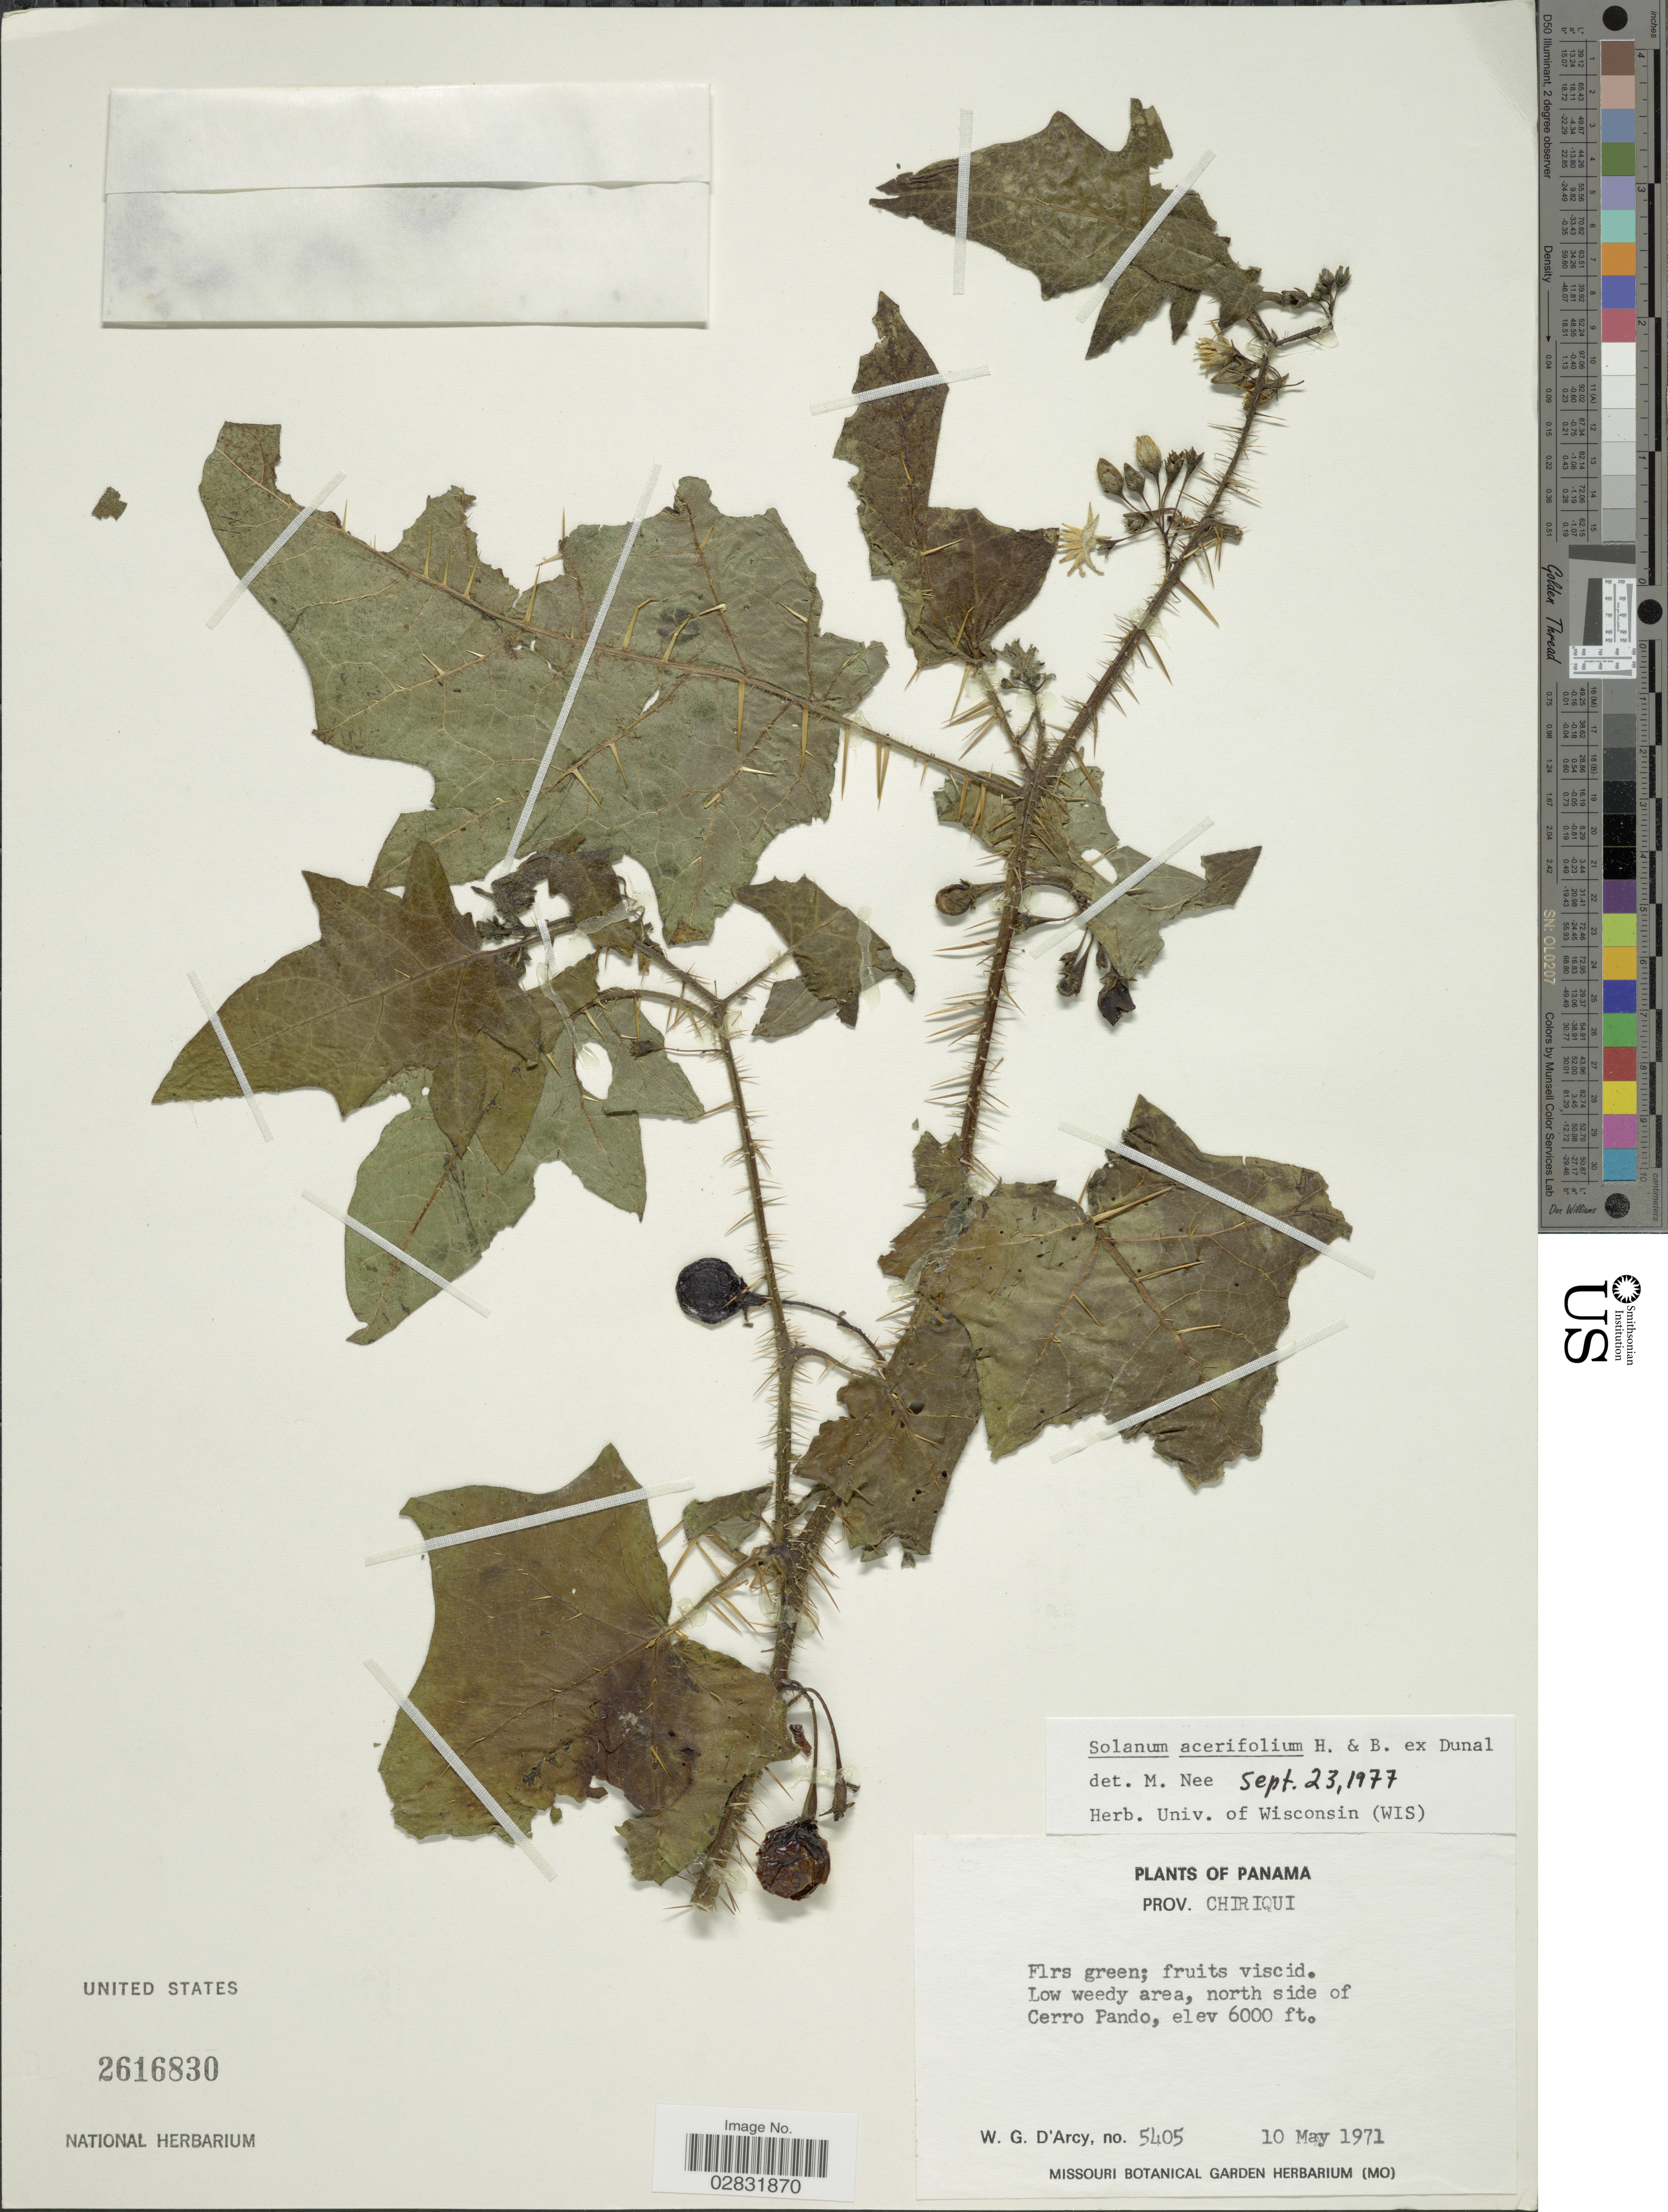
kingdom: Plantae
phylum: Tracheophyta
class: Magnoliopsida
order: Solanales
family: Solanaceae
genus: Solanum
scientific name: Solanum acerifolium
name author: Humb. & Bonpl. ex Dunal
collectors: W. G. D'Arcy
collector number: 5405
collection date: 1971-05-10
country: Panama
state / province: Chiriqui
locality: Low weedy area, north side of Cerro Pando.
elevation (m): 1829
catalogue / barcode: US 2616830